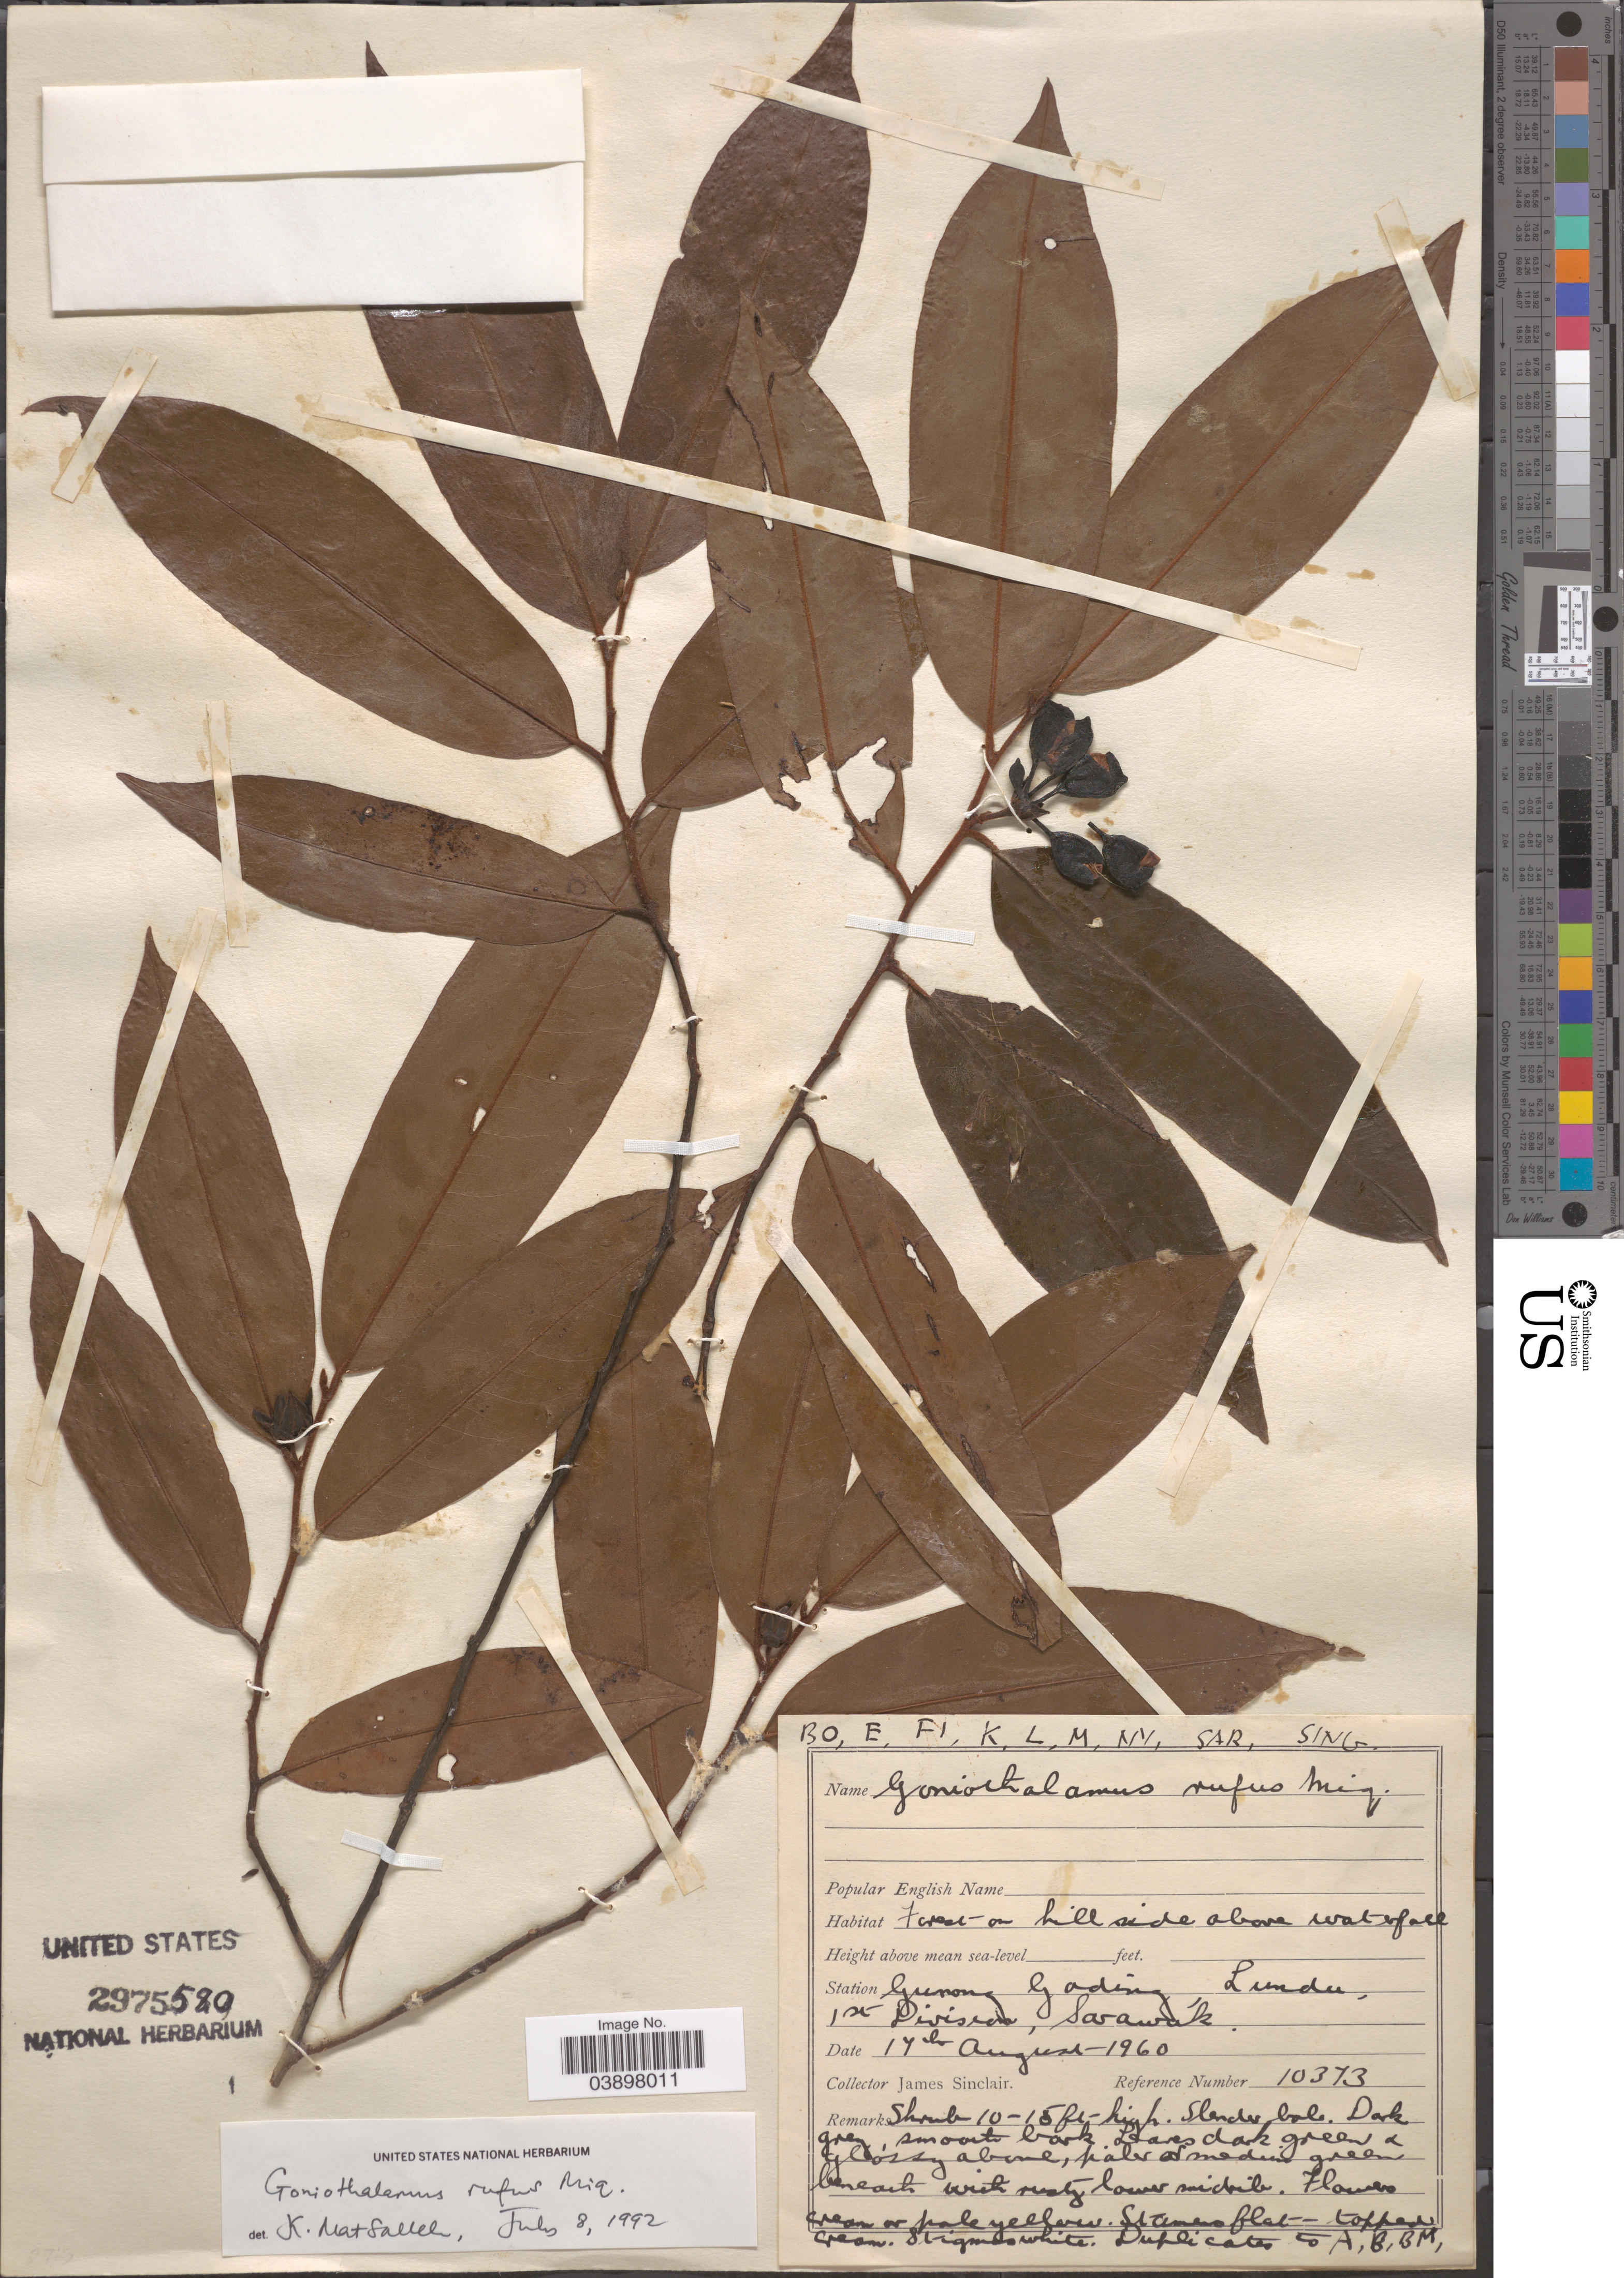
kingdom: Plantae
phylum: Tracheophyta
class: Magnoliopsida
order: Magnoliales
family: Annonaceae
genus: Goniothalamus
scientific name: Goniothalamus rufus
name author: Miq.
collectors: J. Sinclair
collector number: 10373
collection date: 1960-08-17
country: Malaysia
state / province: Sarawak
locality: On a hillside above waterfall. Station Gunong Gading, Lundu, 1st Division.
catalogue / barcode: US 2975580